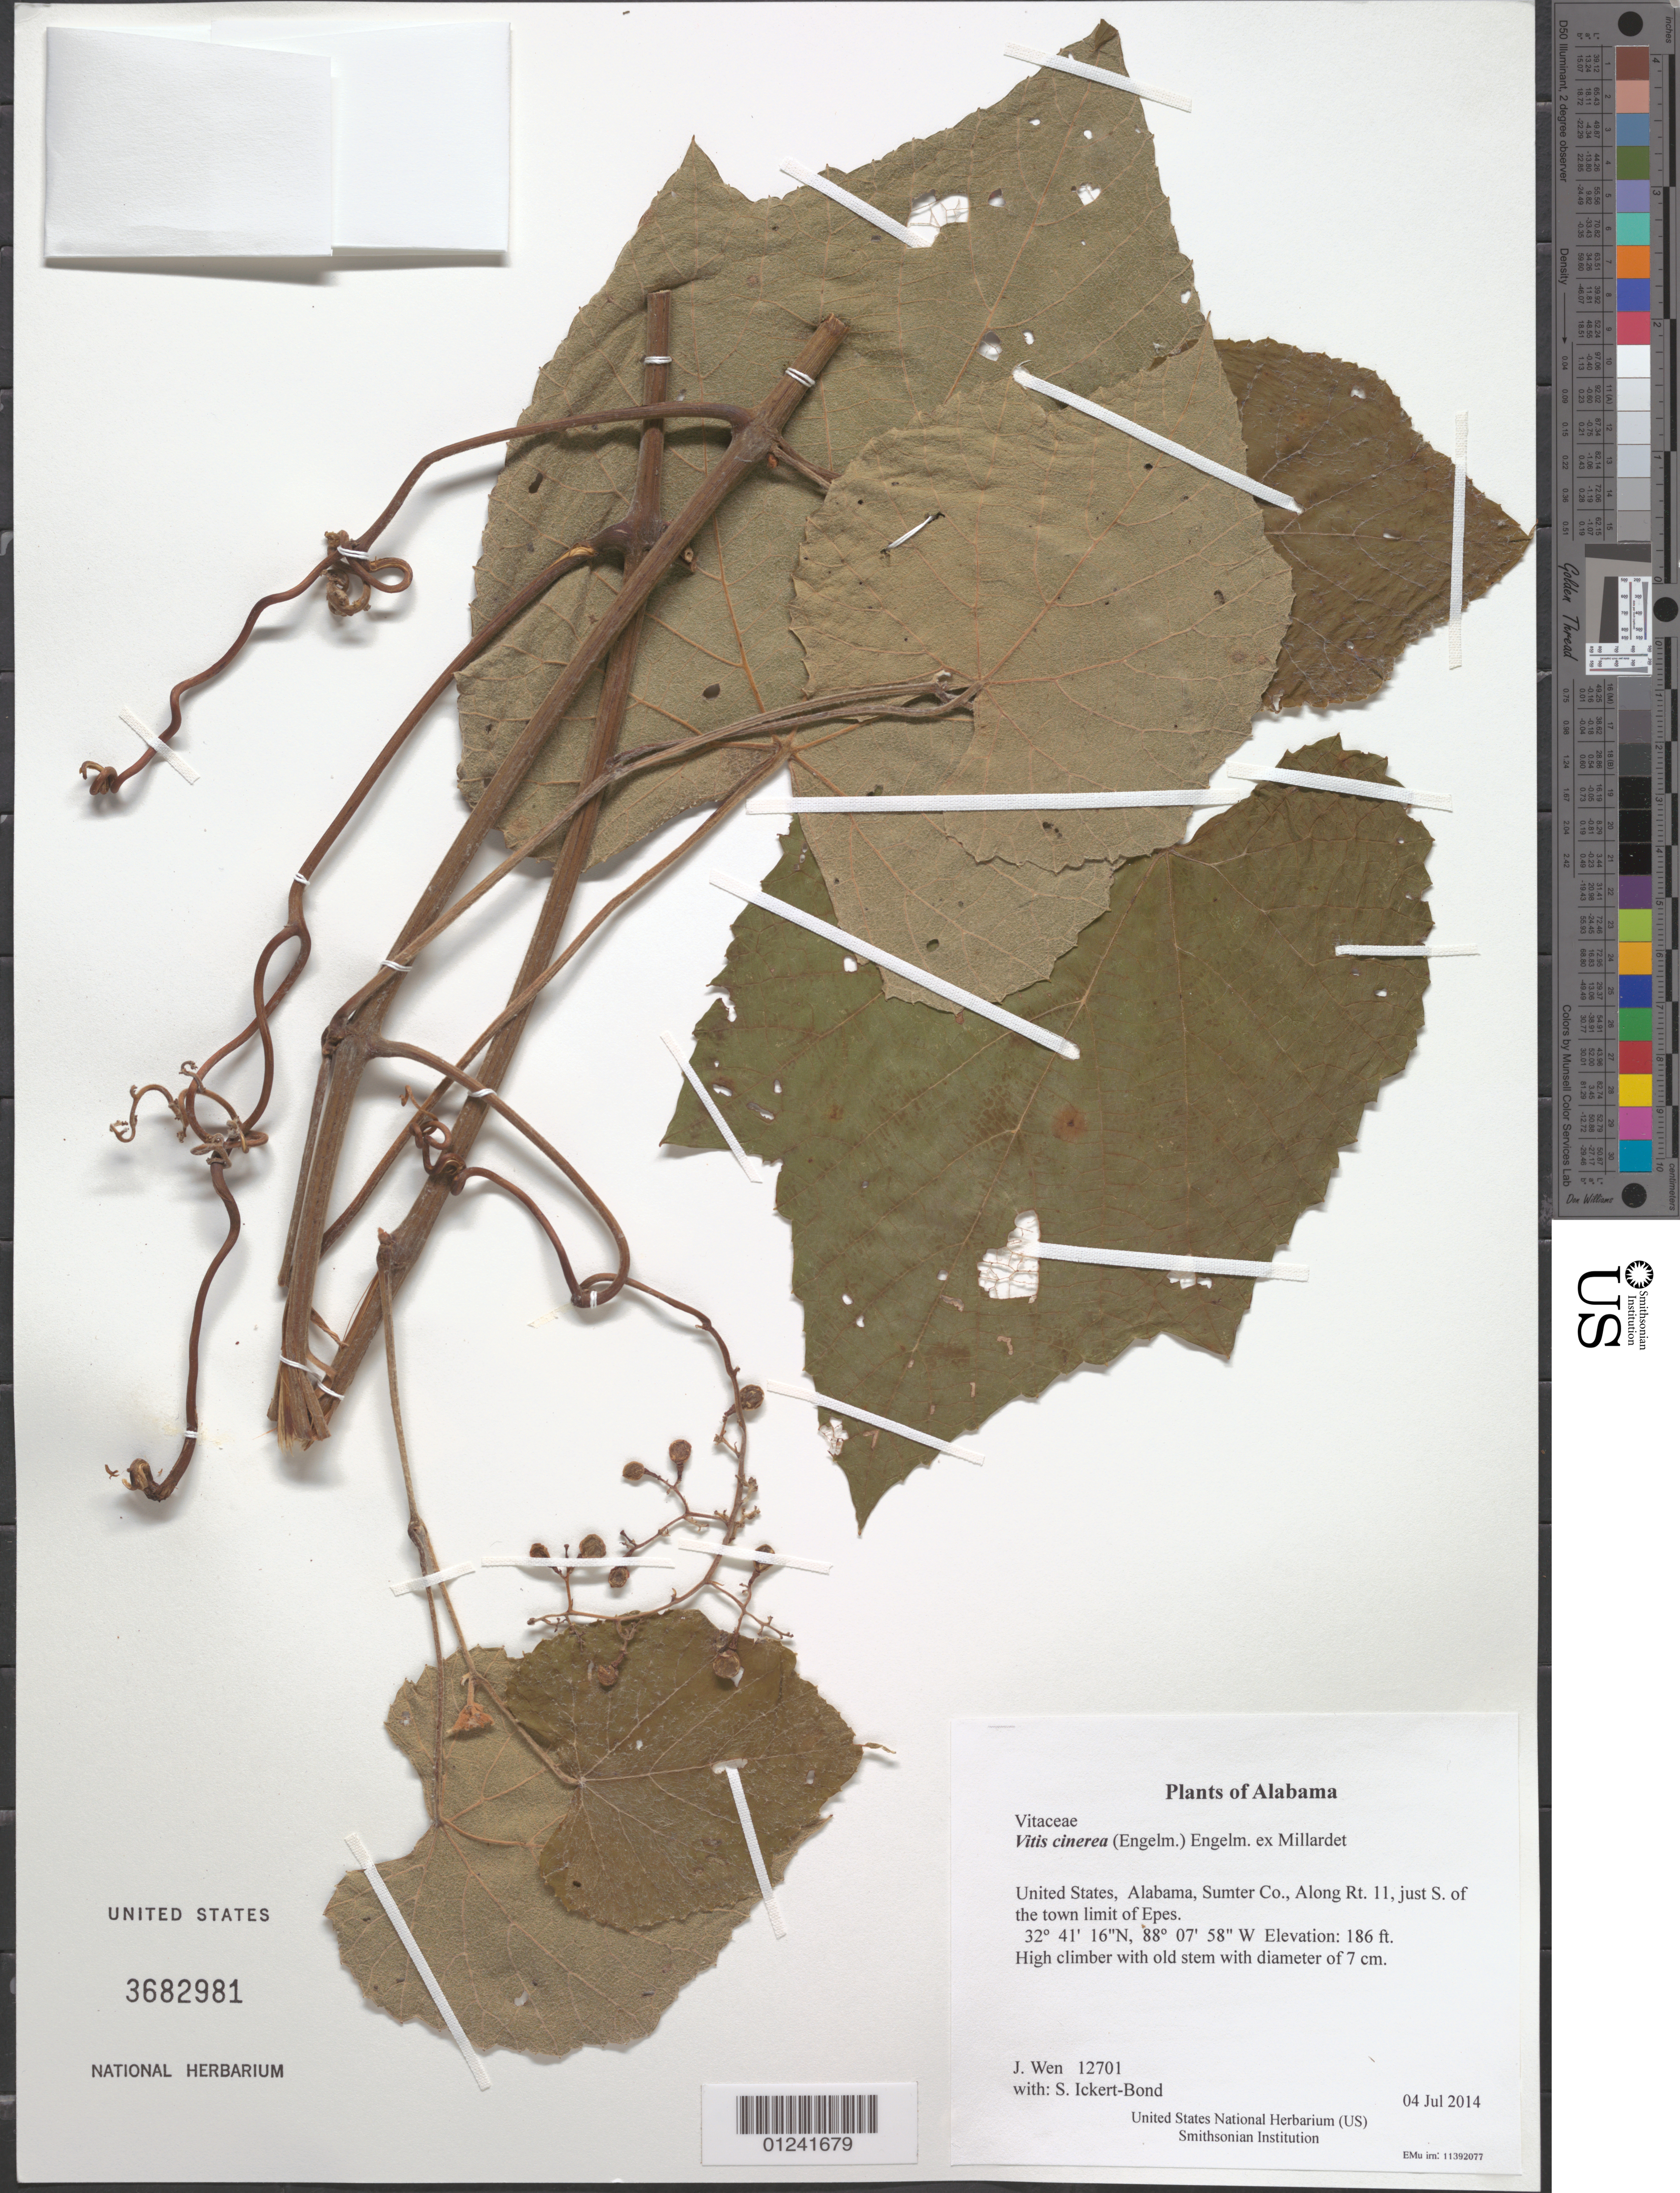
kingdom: Plantae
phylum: Tracheophyta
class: Magnoliopsida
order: Vitales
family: Vitaceae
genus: Vitis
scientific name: Vitis cinerea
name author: (Engelm.) Millardet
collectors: J. Wen & S. Ickert-Bond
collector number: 12701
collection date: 2014-07-04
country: United States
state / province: Alabama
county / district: Sumter Co.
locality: Along Rt. 11, just S. of the town limit of Epes.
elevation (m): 57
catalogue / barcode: US 3682981